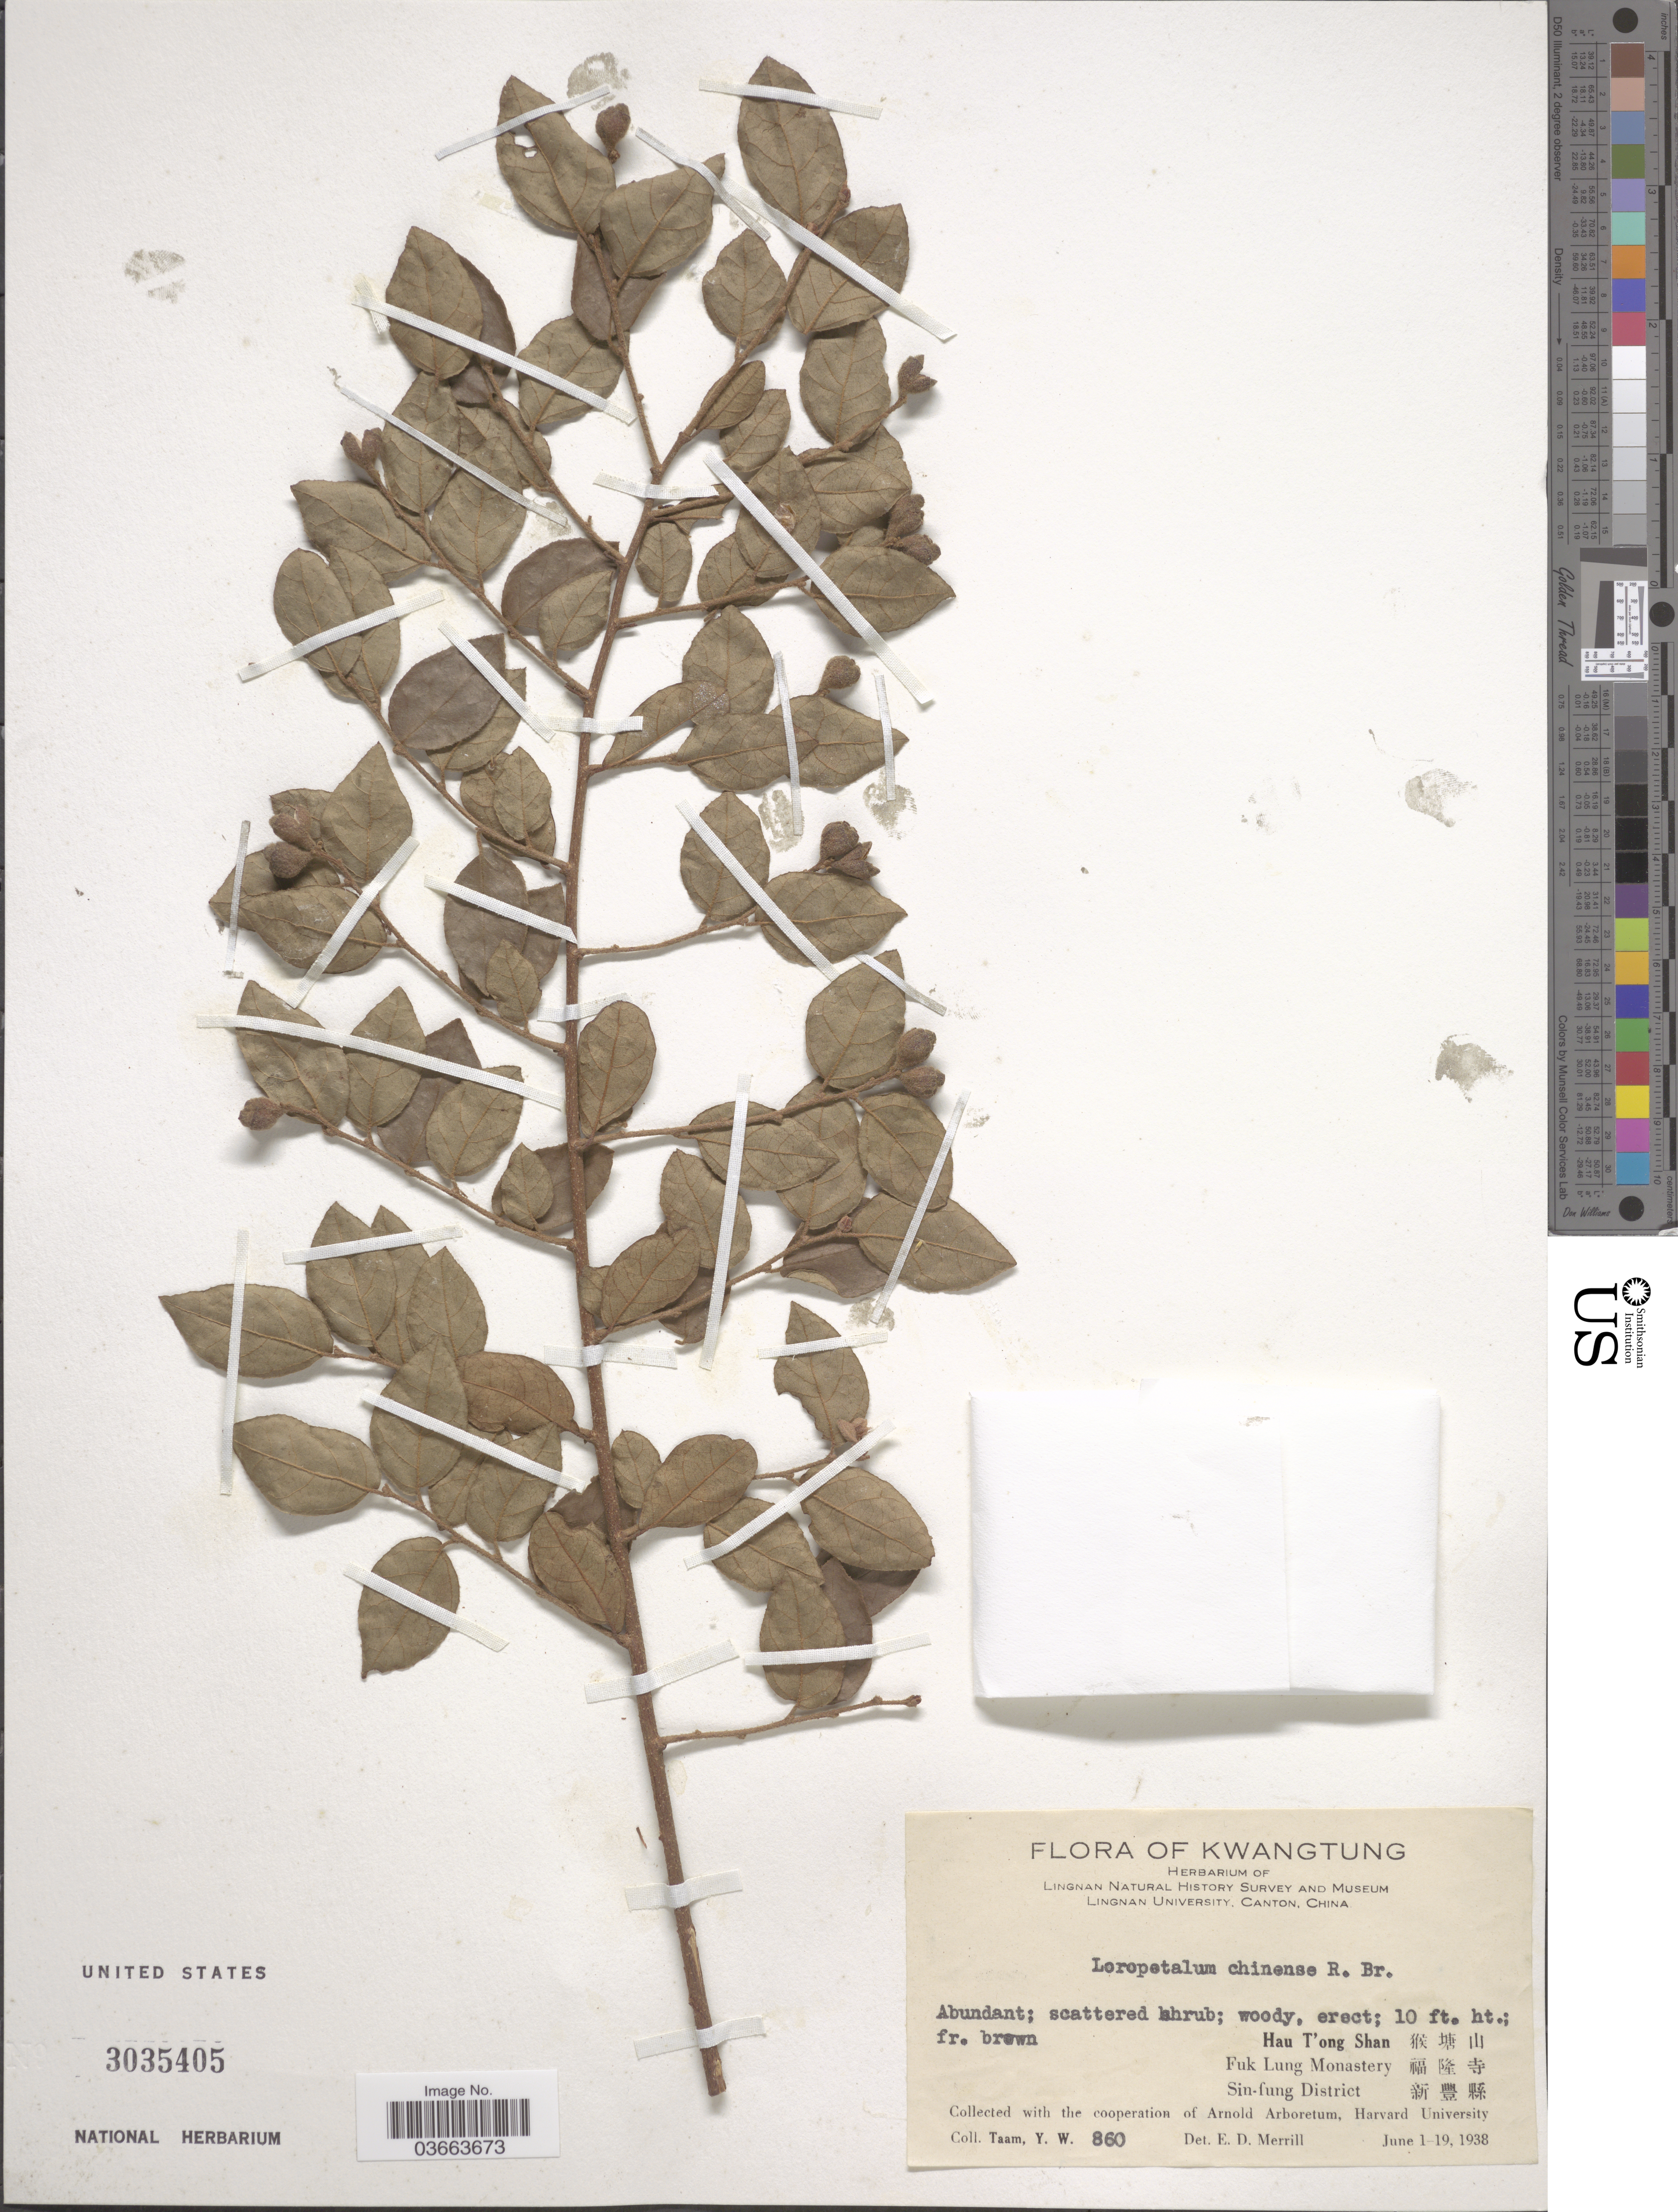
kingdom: Plantae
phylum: Tracheophyta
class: Magnoliopsida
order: Saxifragales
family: Hamamelidaceae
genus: Loropetalum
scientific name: Loropetalum chinense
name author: (R. Br.) Oliv.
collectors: Y. W. Taam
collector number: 860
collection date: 1938-06-01/1938-06-19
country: China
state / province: Guangdong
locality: Kwangtong. Hau T'ong Shan X Fuk Lung Monastery X Sin-fung District X.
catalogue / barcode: US 3035405